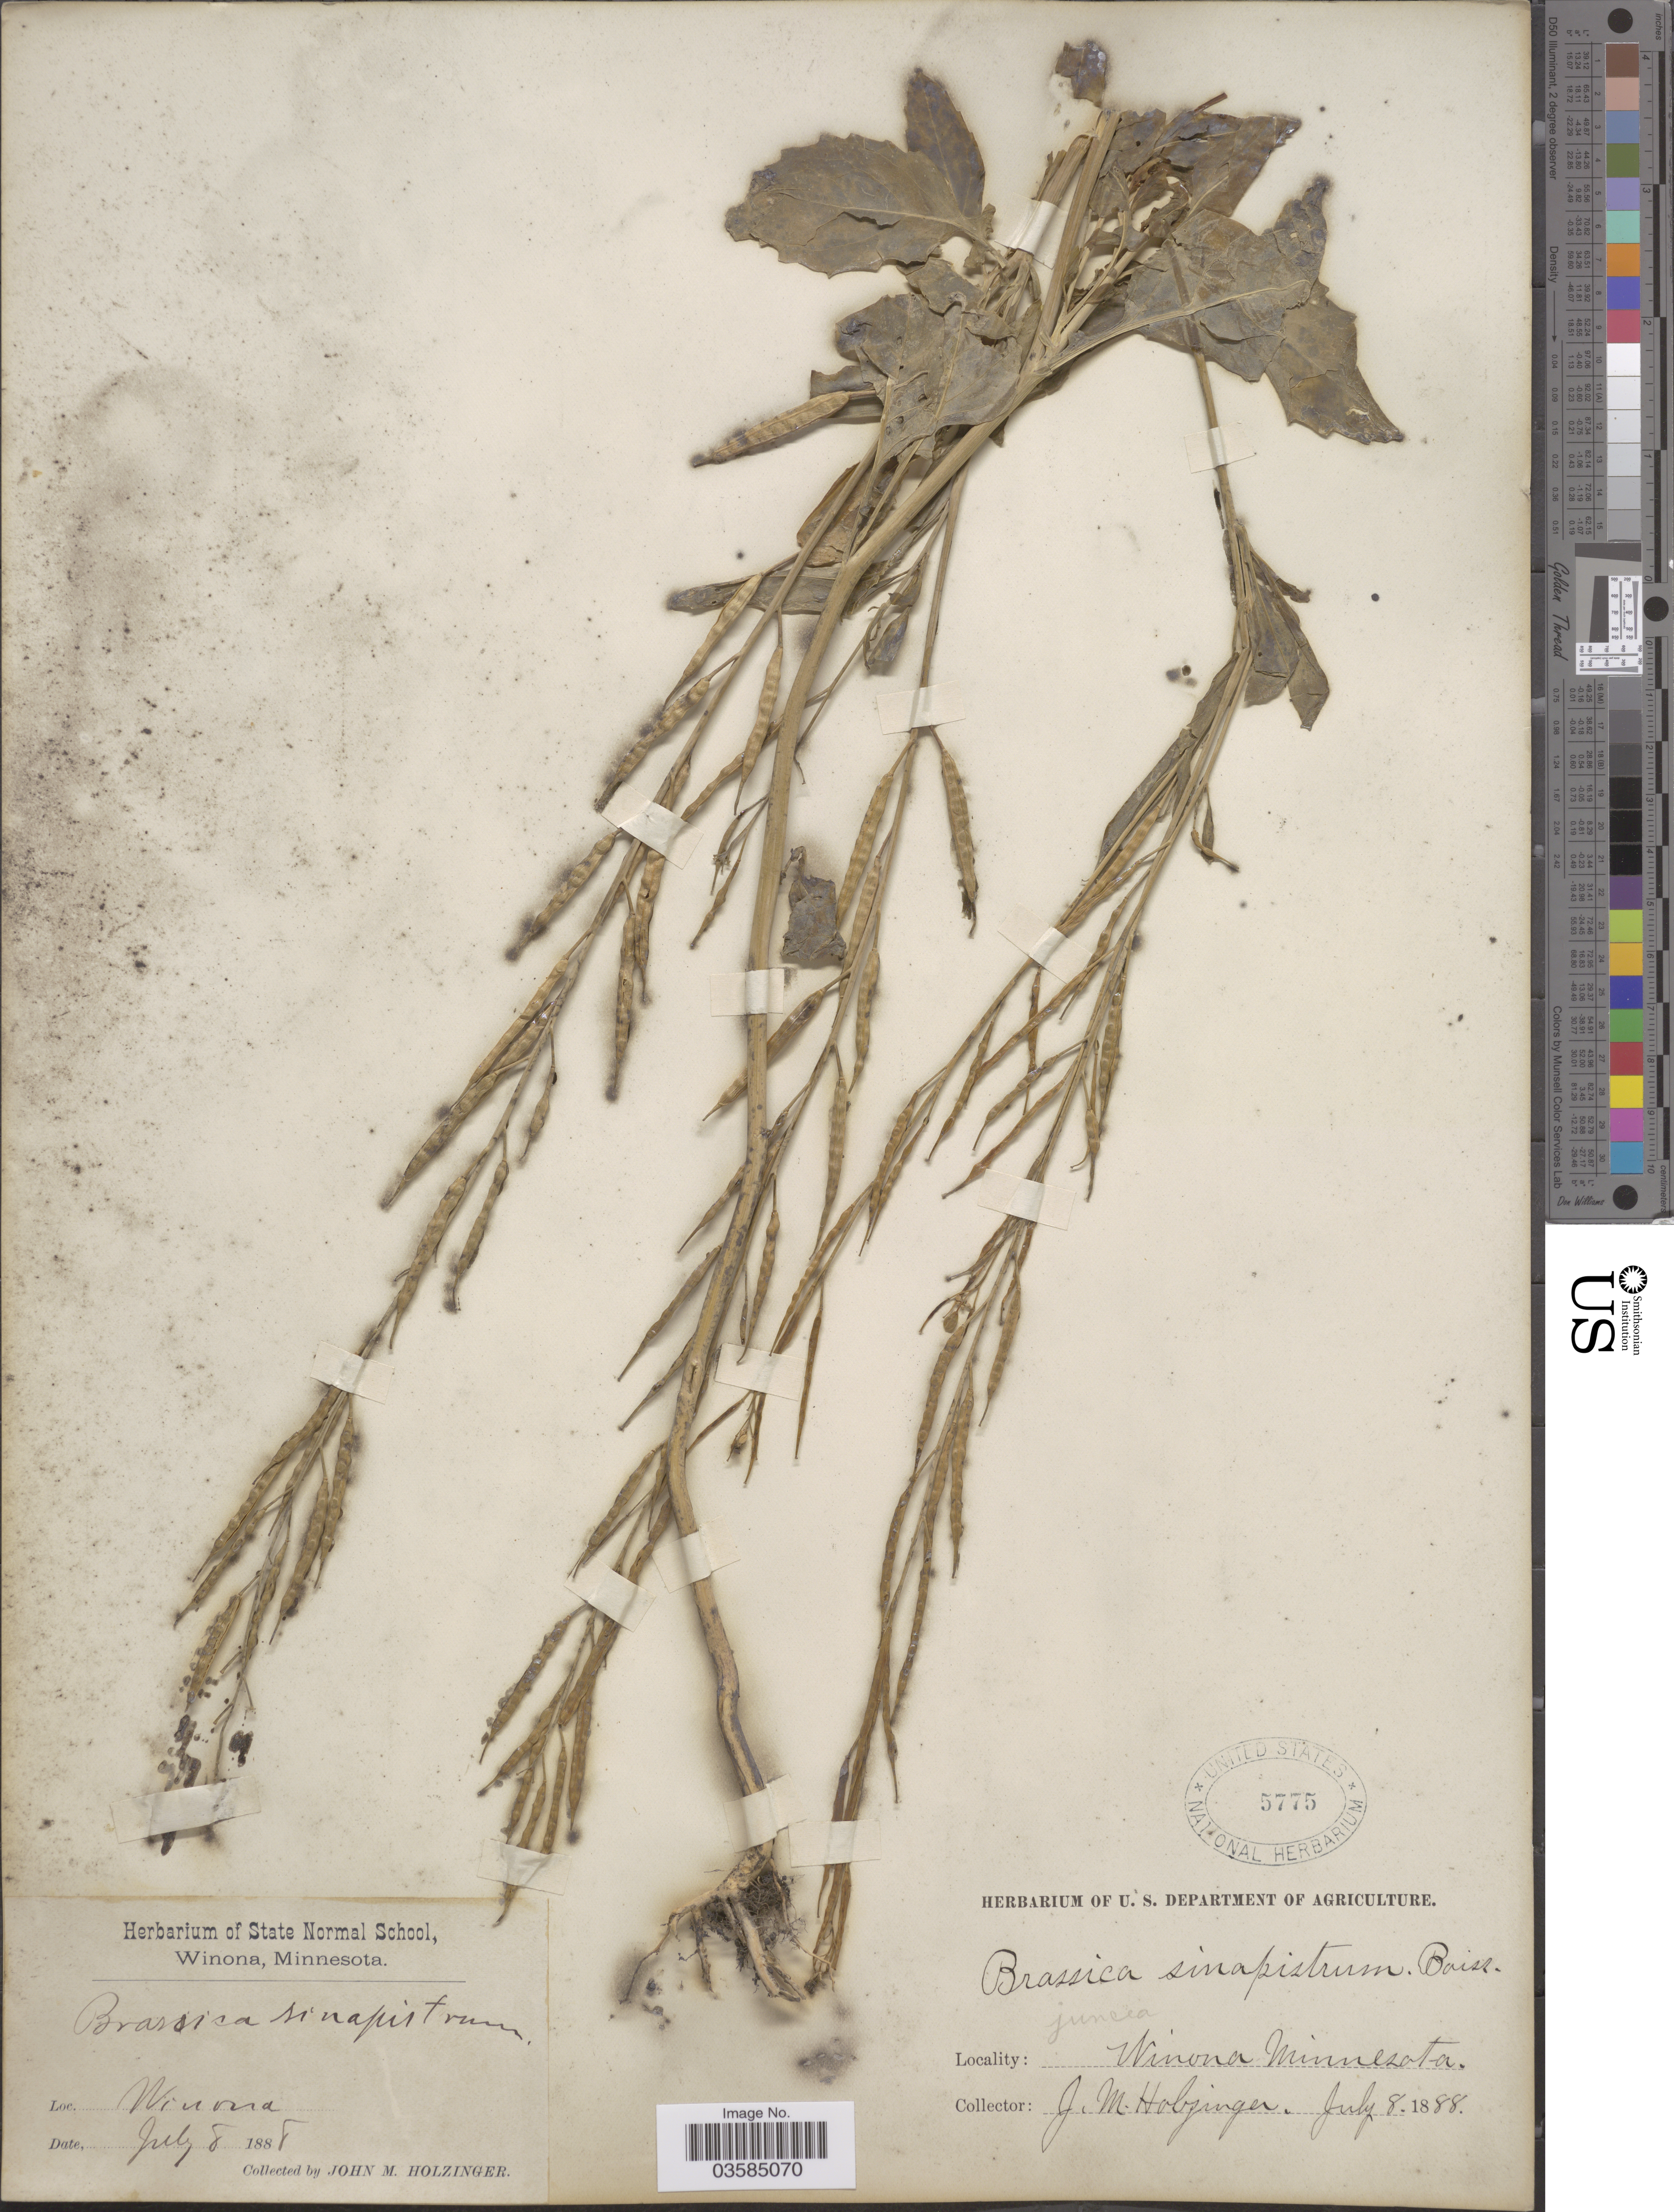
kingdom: Plantae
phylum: Tracheophyta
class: Magnoliopsida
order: Brassicales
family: Brassicaceae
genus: Brassica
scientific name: Brassica juncea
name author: (L.) Czern.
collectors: J. M. Holzinger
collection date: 1888-07-08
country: United States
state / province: Minnesota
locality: Winona.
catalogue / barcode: US 5775